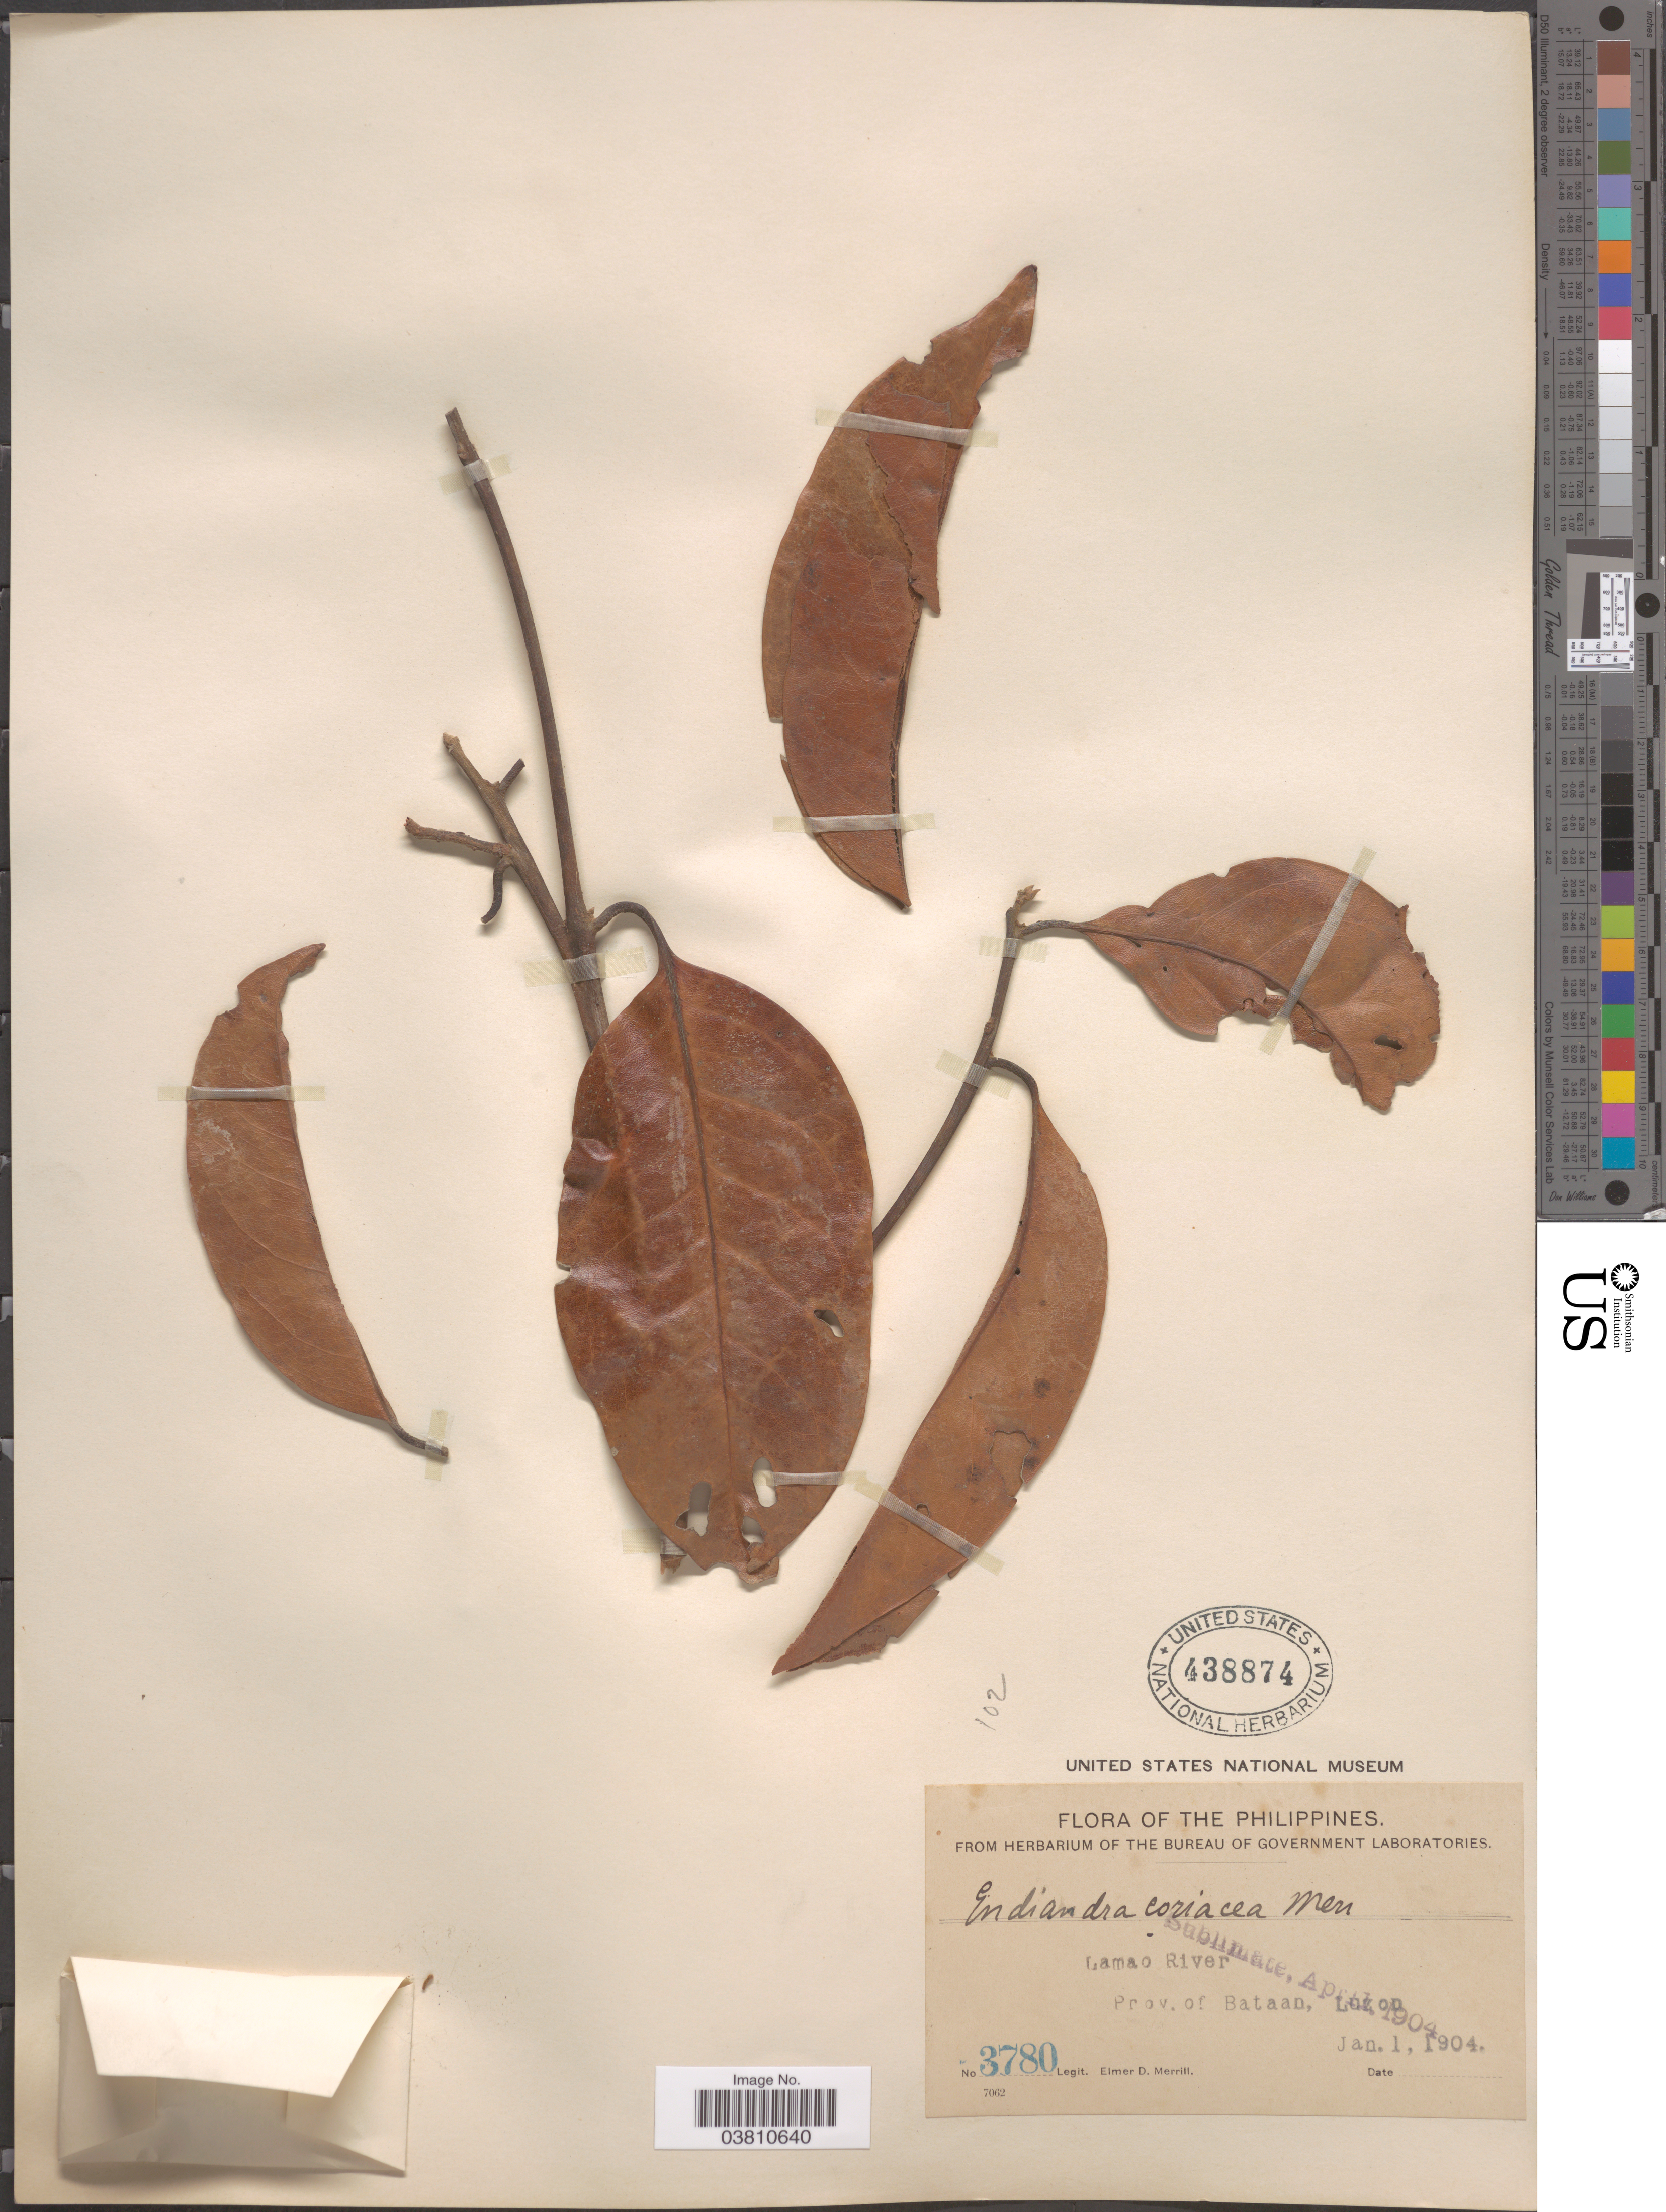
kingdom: Plantae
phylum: Tracheophyta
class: Magnoliopsida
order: Laurales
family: Lauraceae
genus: Endiandra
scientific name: Endiandra coriacea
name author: Merr.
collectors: E. D. Merrill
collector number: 3780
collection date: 1904-01-01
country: Philippines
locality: Lamao River. Prov. of Bataan, Luzon.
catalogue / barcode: US 438874